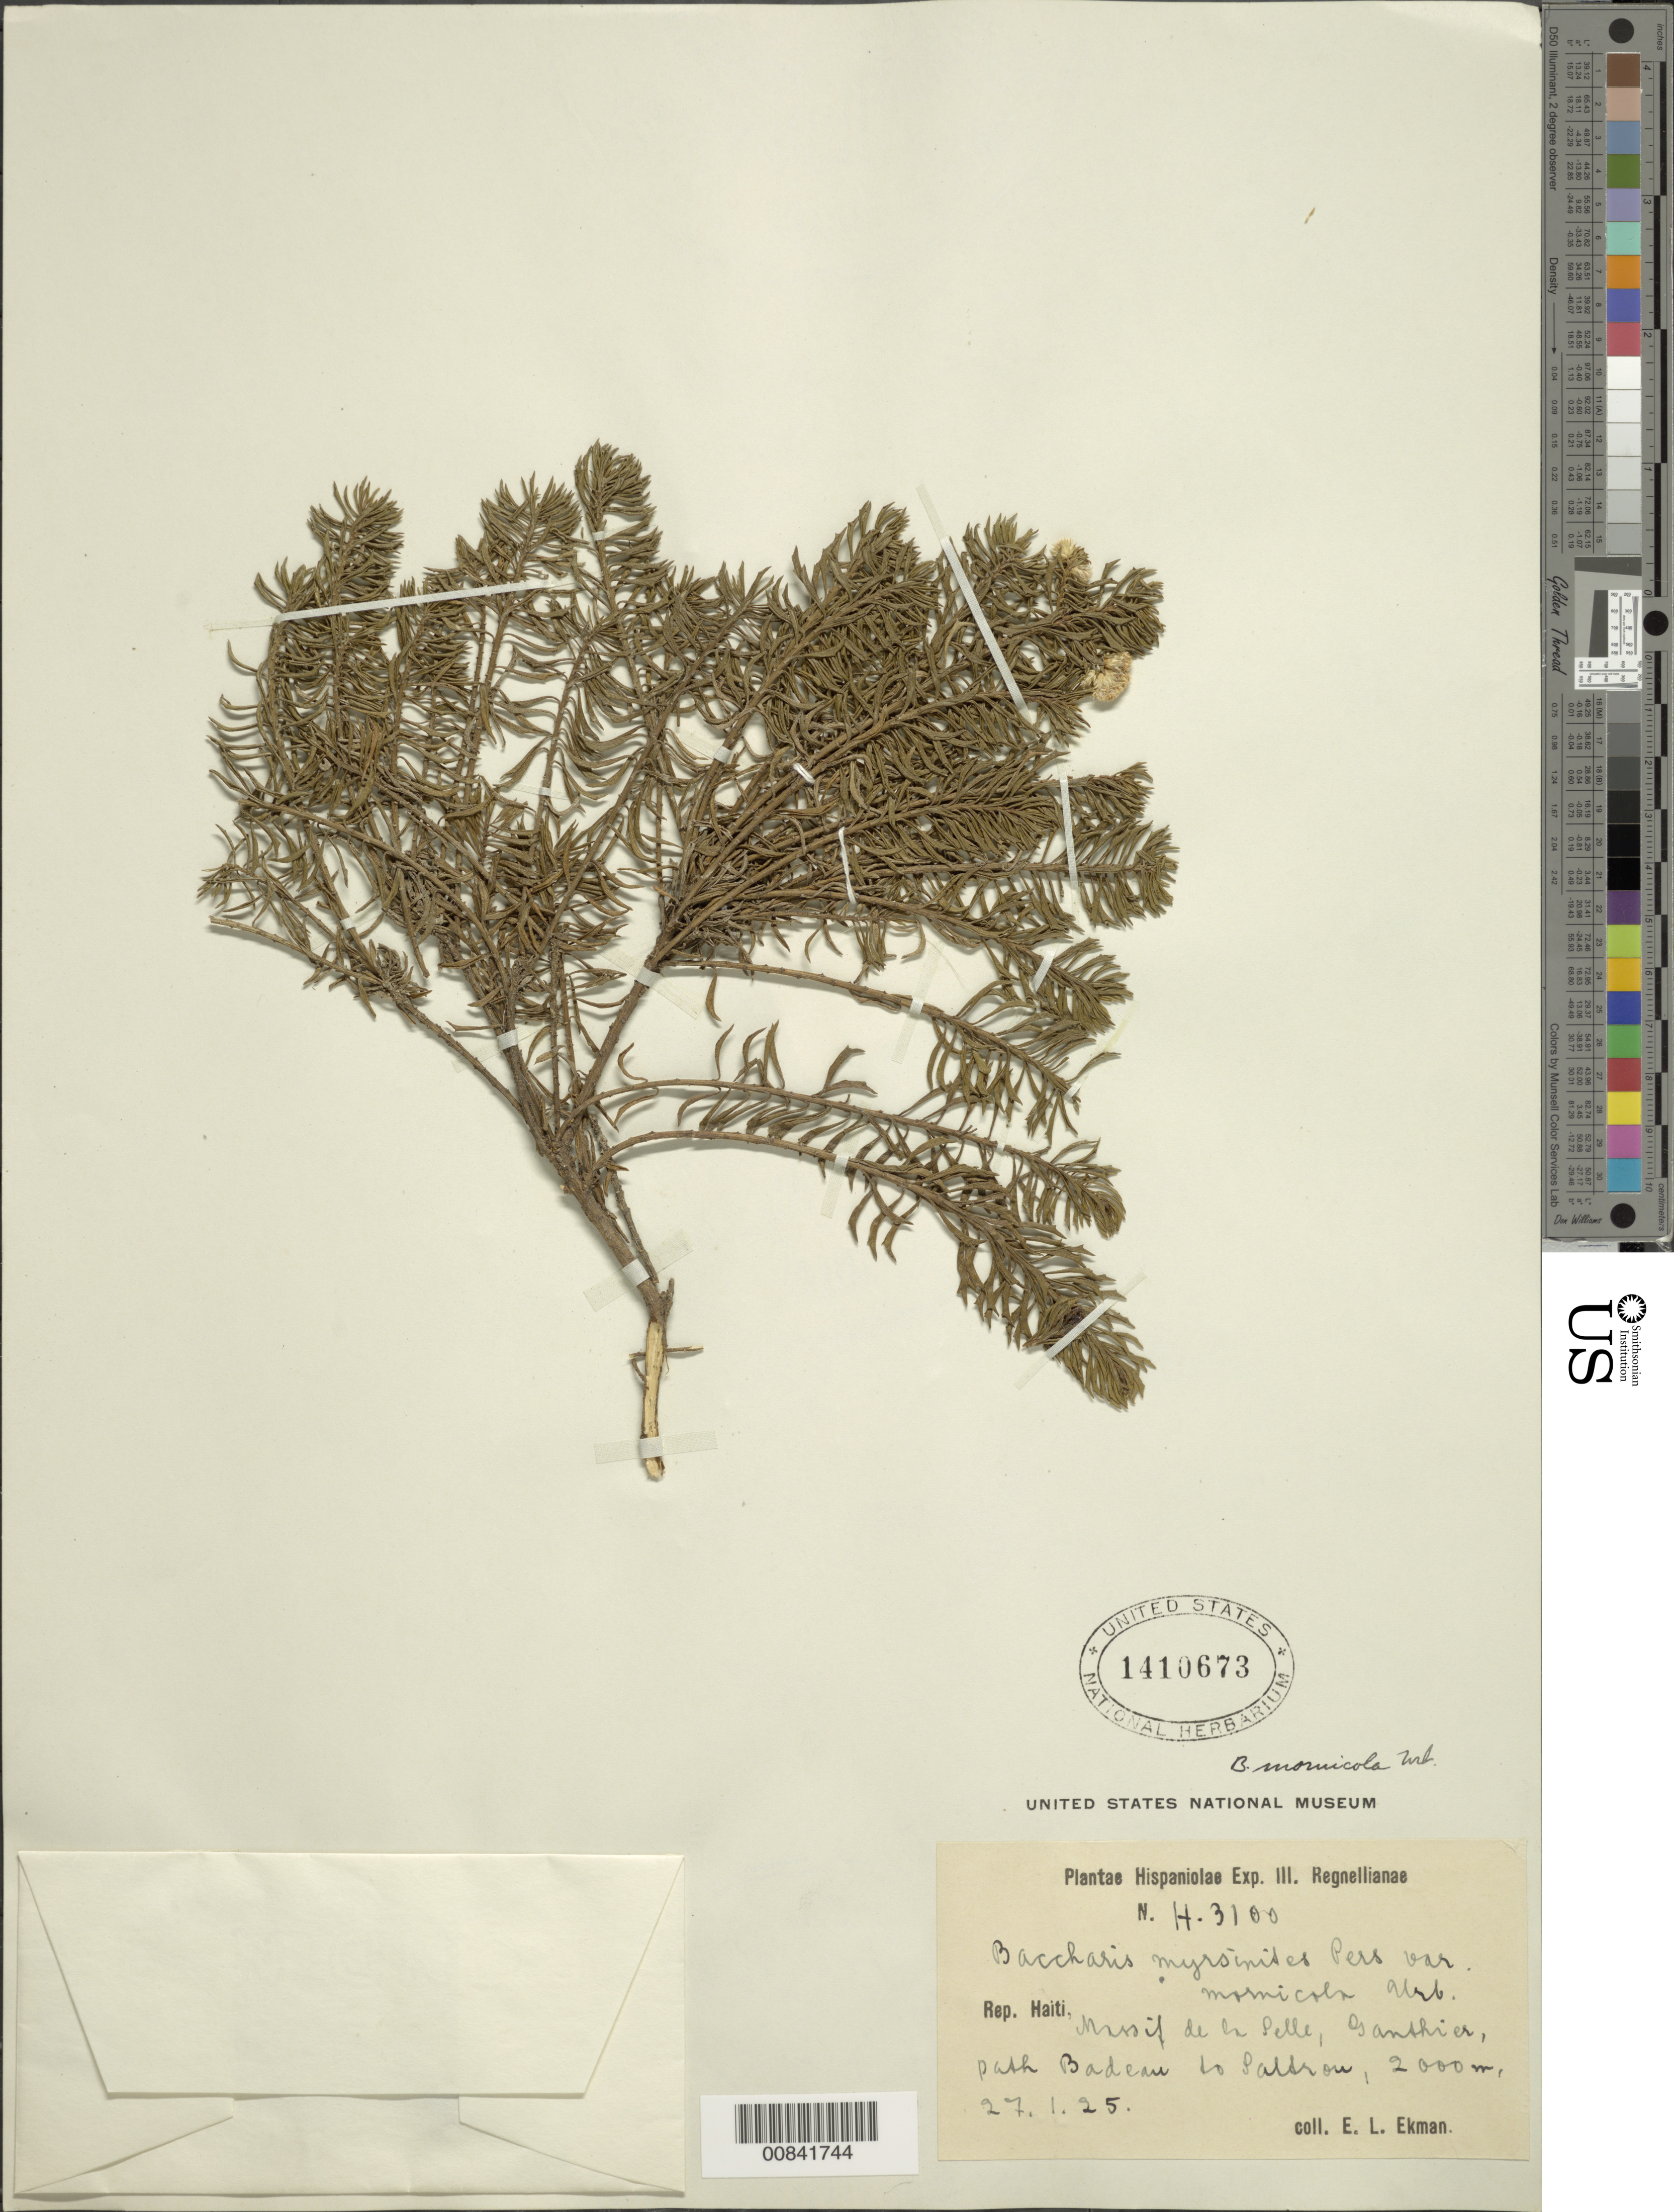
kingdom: Plantae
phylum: Tracheophyta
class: Magnoliopsida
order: Asterales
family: Asteraceae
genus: Baccharis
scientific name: Baccharis mornicola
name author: Urb.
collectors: E. L. Ekman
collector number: H 3100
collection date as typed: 27 Jan 1925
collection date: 1925-01-27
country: Haiti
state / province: Ouest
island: Hispaniola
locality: Massif de la Selle, Ganthier, path Badeau to Saltrou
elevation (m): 2000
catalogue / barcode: US 1410673